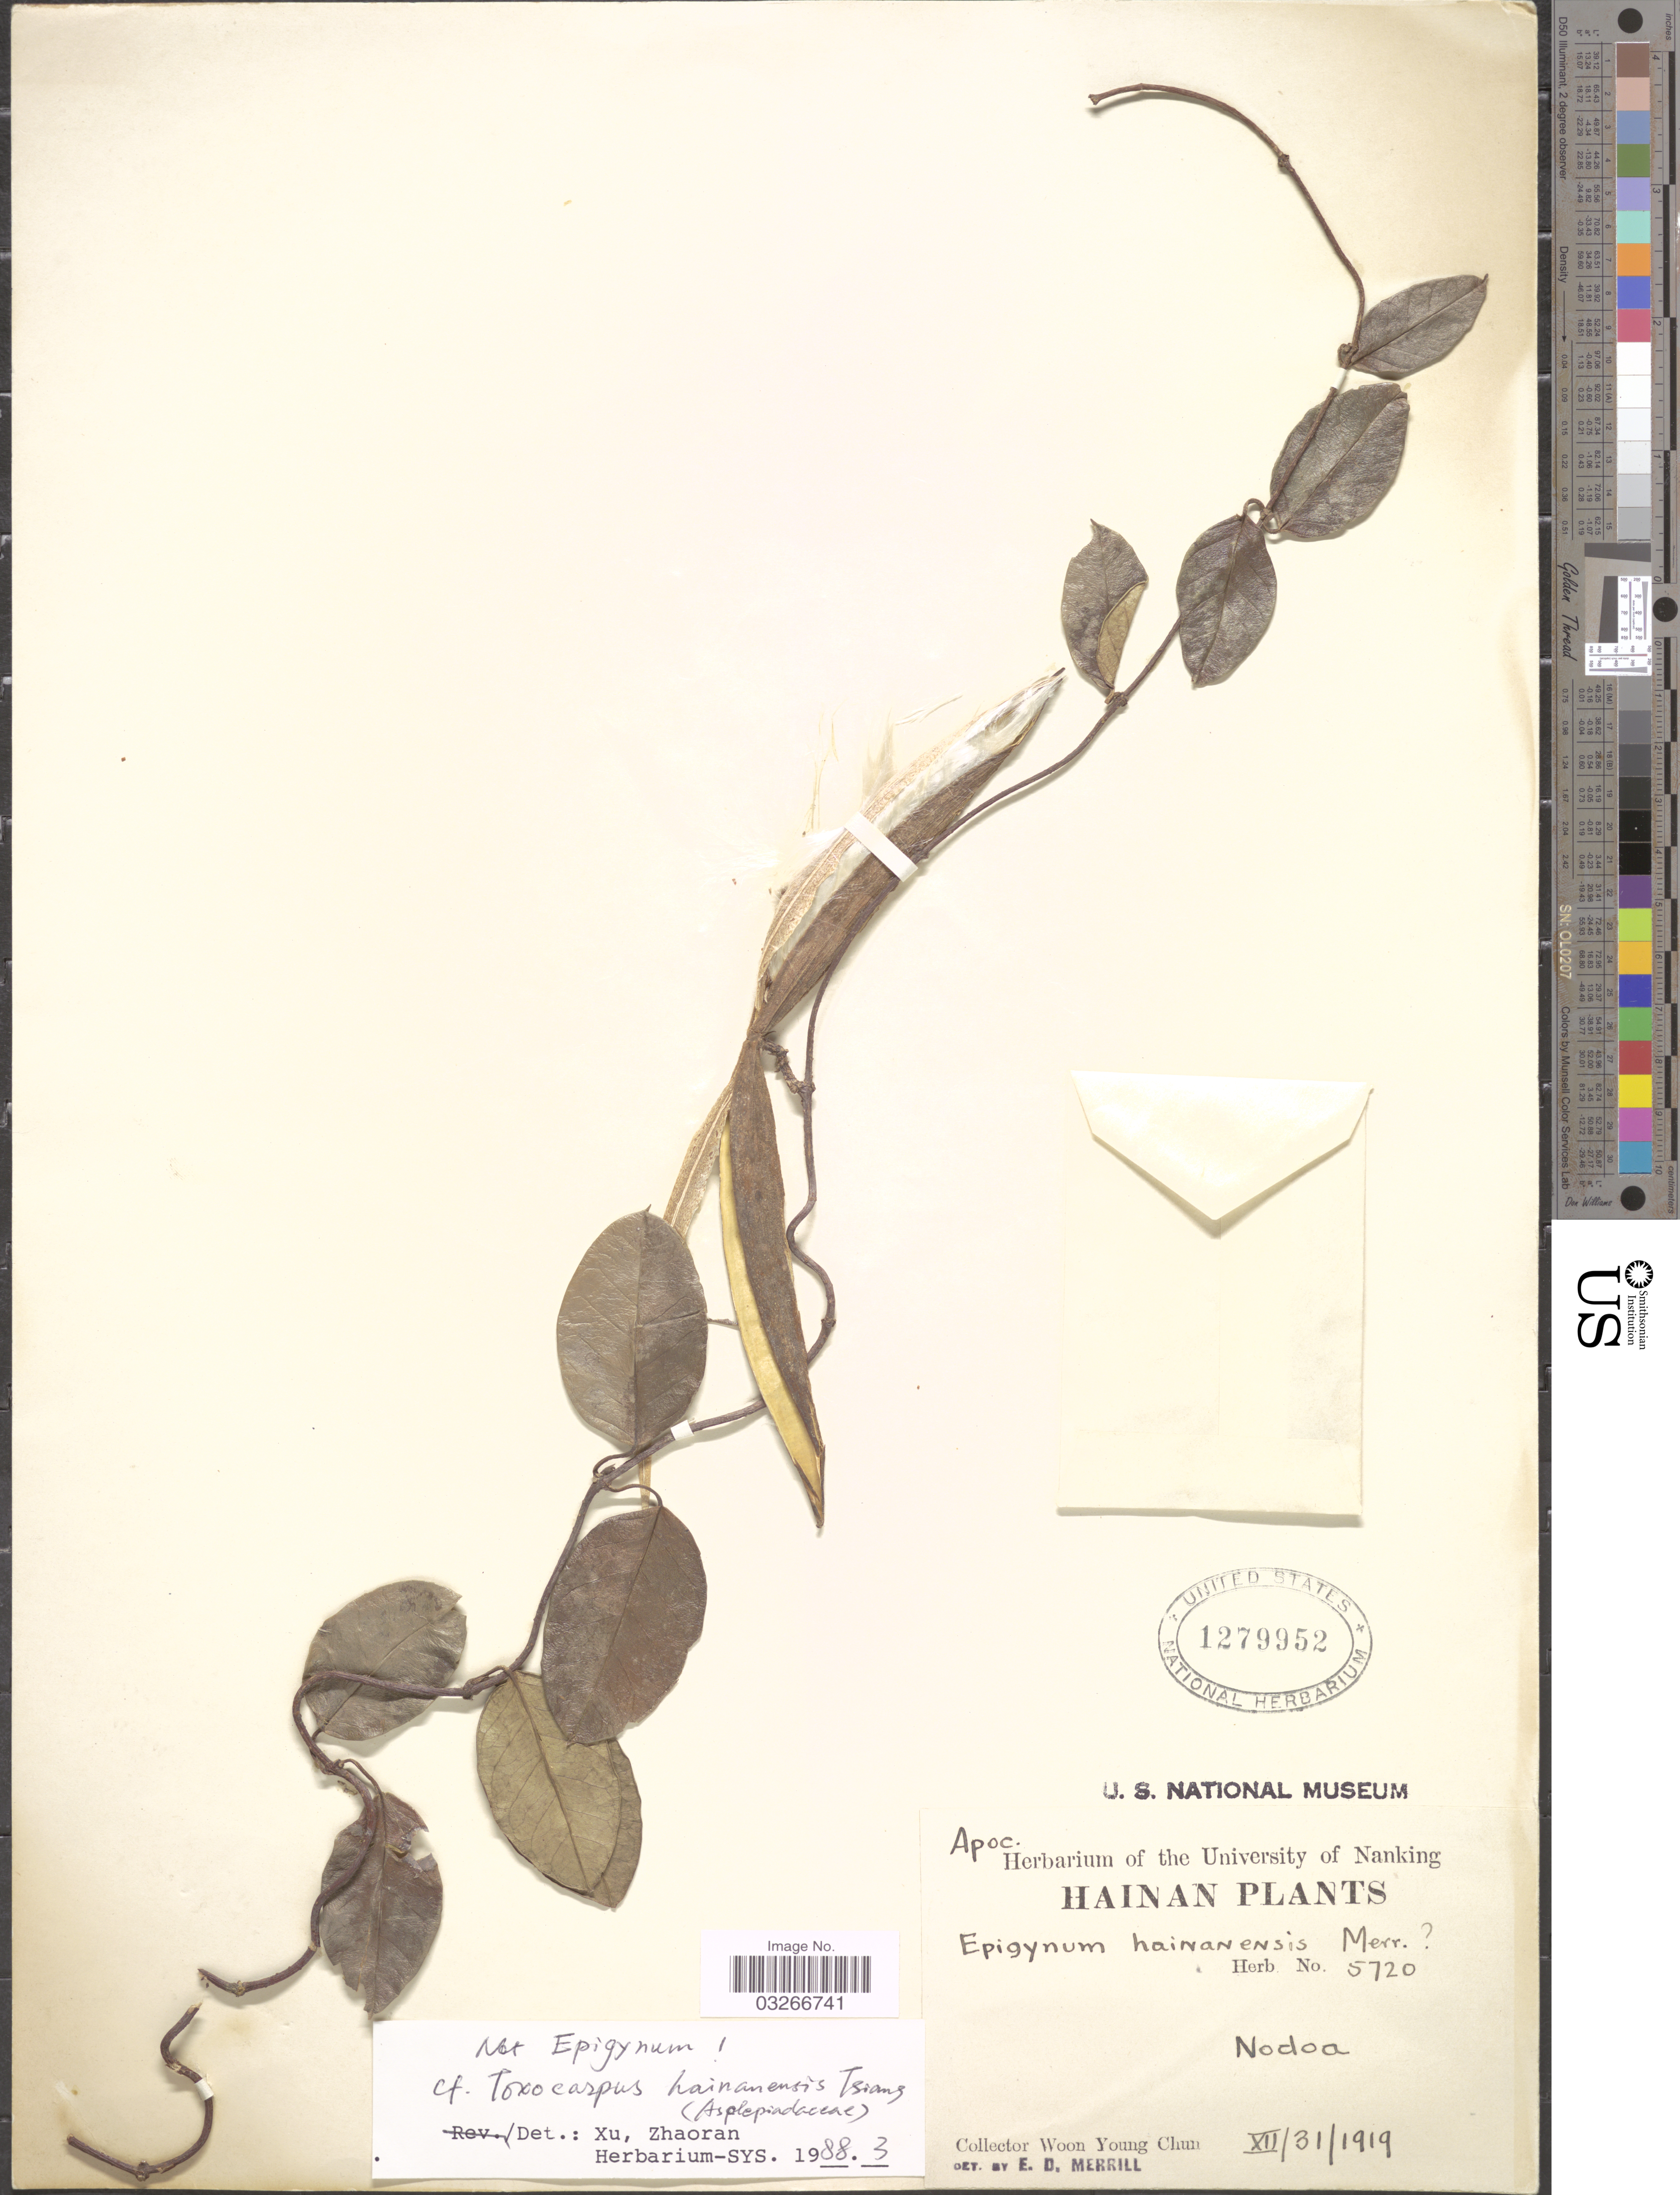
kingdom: Plantae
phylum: Tracheophyta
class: Magnoliopsida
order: Gentianales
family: Apocynaceae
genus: Toxocarpus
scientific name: Toxocarpus hainanensis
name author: Tsiang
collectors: W. Y. Chun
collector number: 5720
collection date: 1919-12-31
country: China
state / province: Hainan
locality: Nodoa.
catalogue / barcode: US 1279952